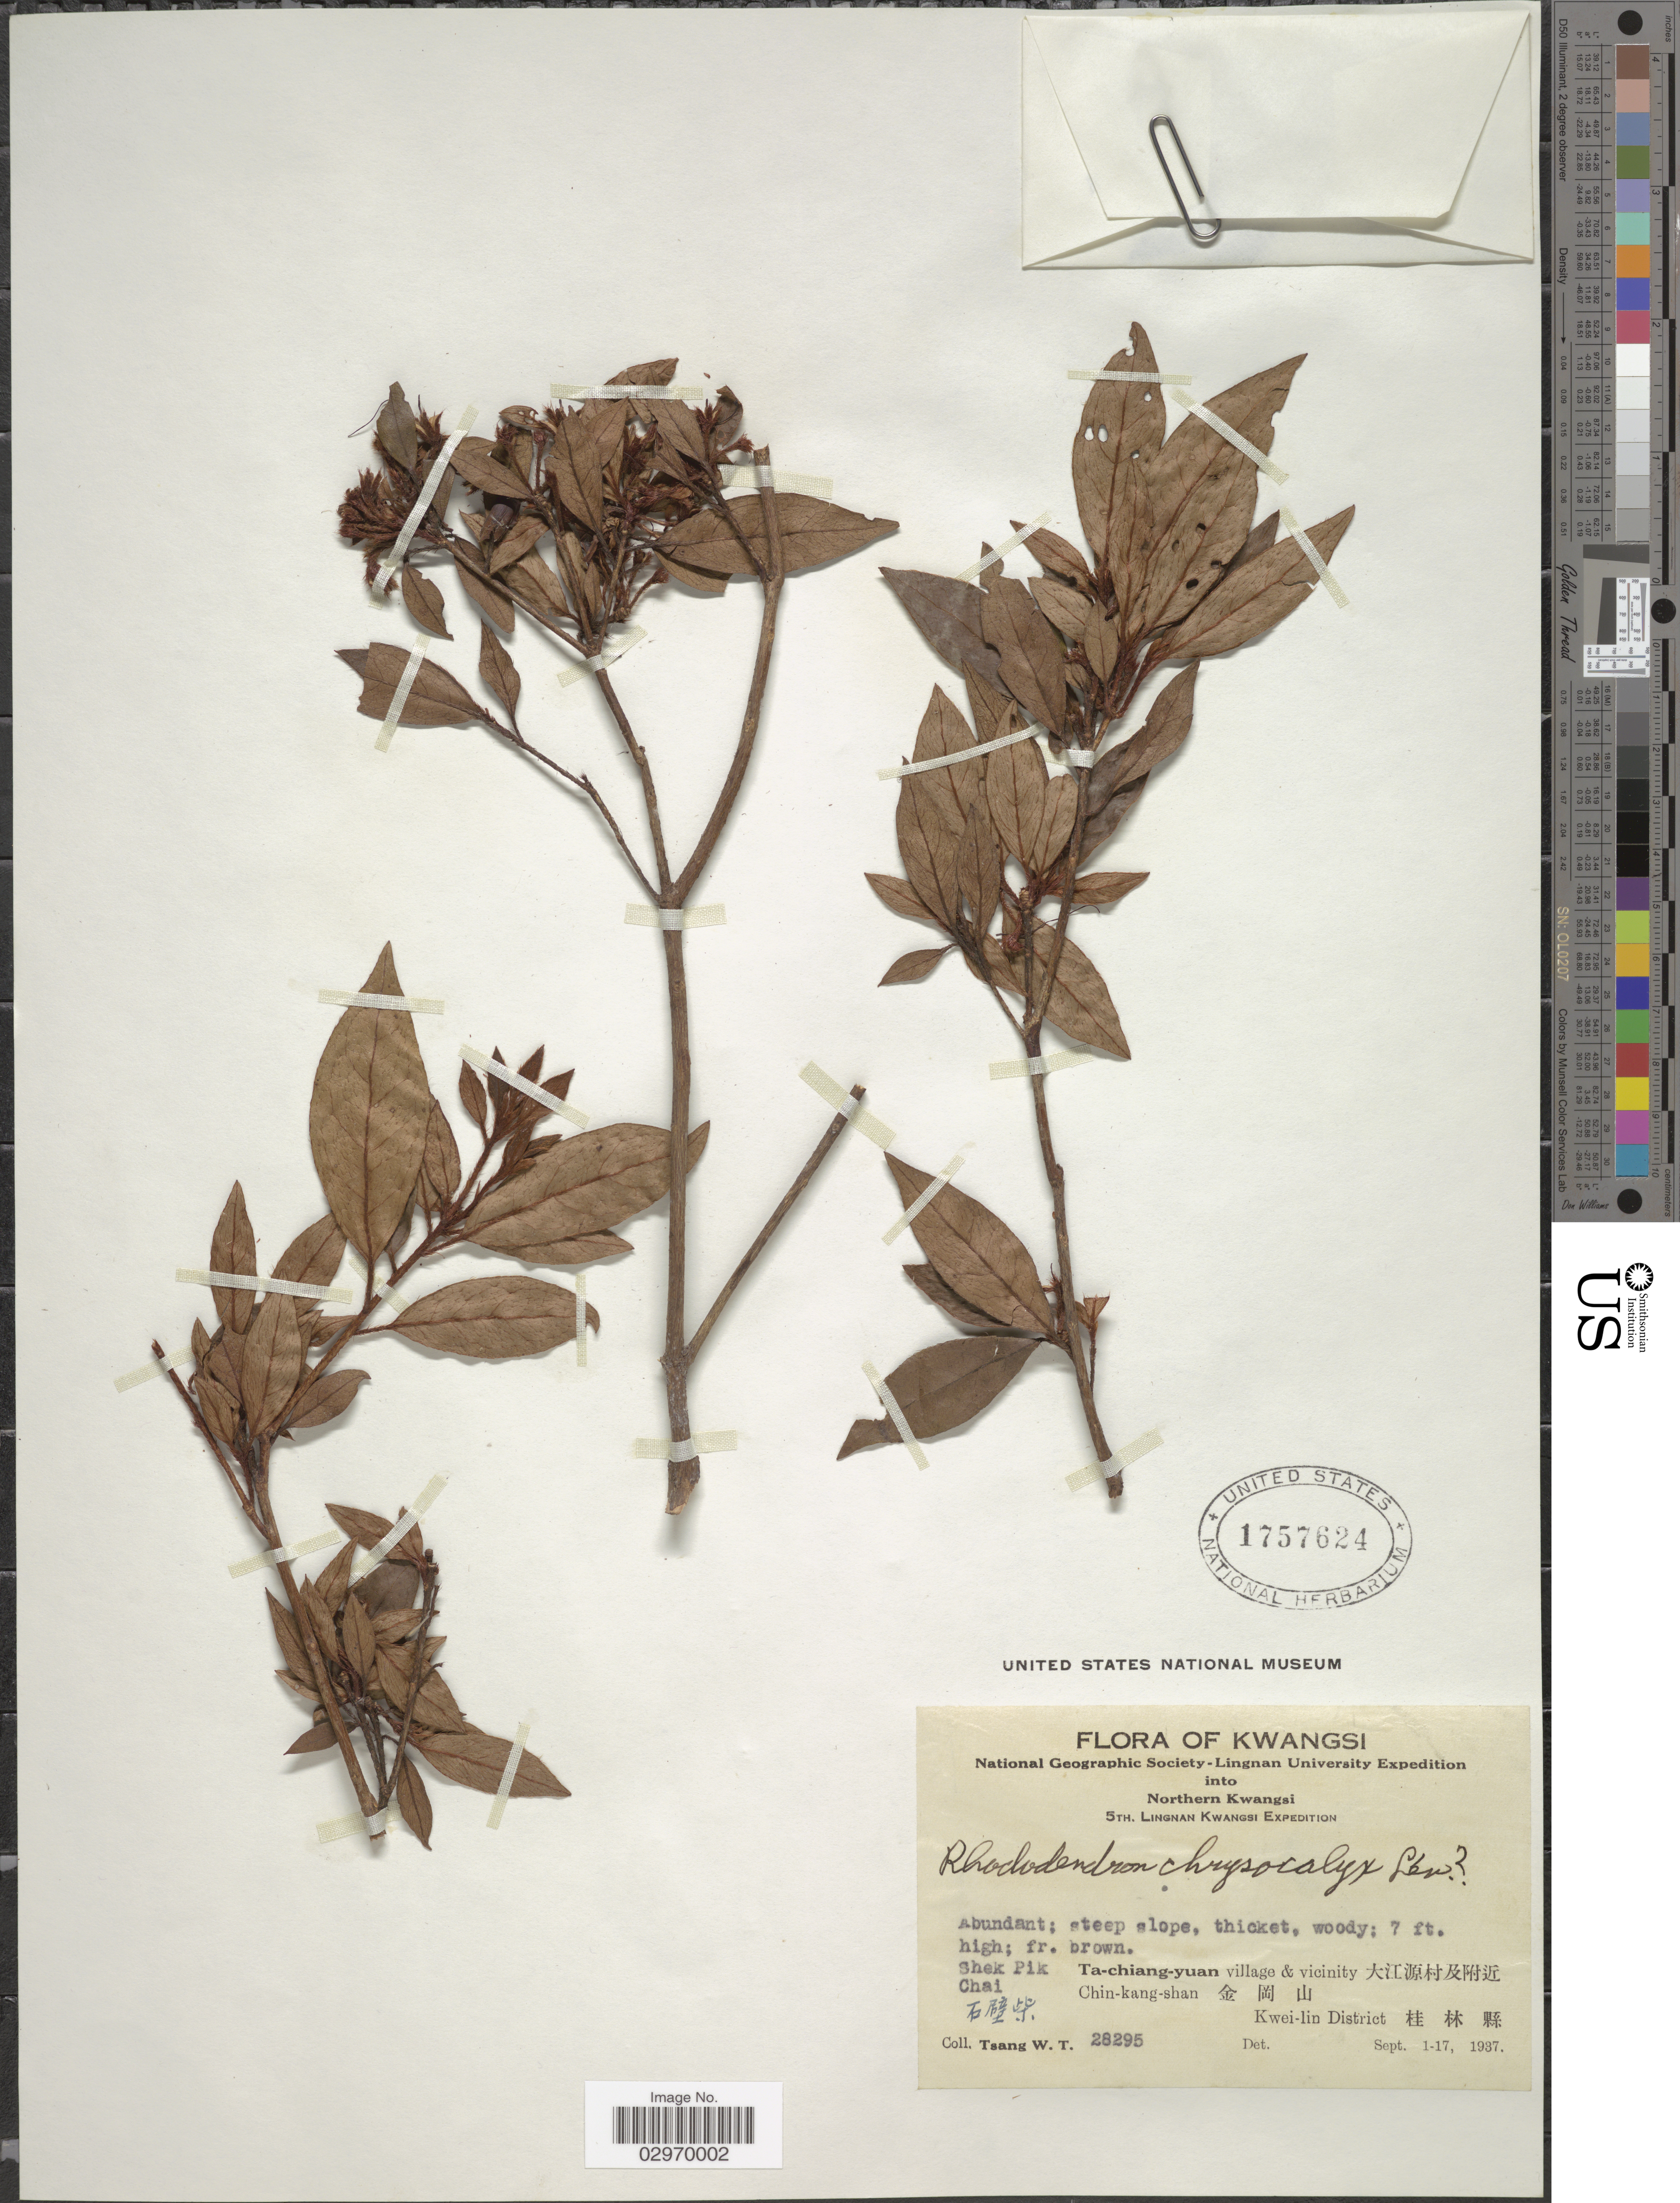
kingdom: Plantae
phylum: Tracheophyta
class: Magnoliopsida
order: Ericales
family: Ericaceae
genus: Rhododendron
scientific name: Rhododendron chrysocalyx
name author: H. Lév. & Vaniot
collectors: W. T. Tsang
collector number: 28295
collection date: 1937-09-01/1937-09-17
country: China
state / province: Guangxi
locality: Northern Kwangsi, Shek Pik, Ta-chiang-yuan village & vicinity X, Chai, Chin-kang-shan X, Kwei-lin District X.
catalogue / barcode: US 1757624